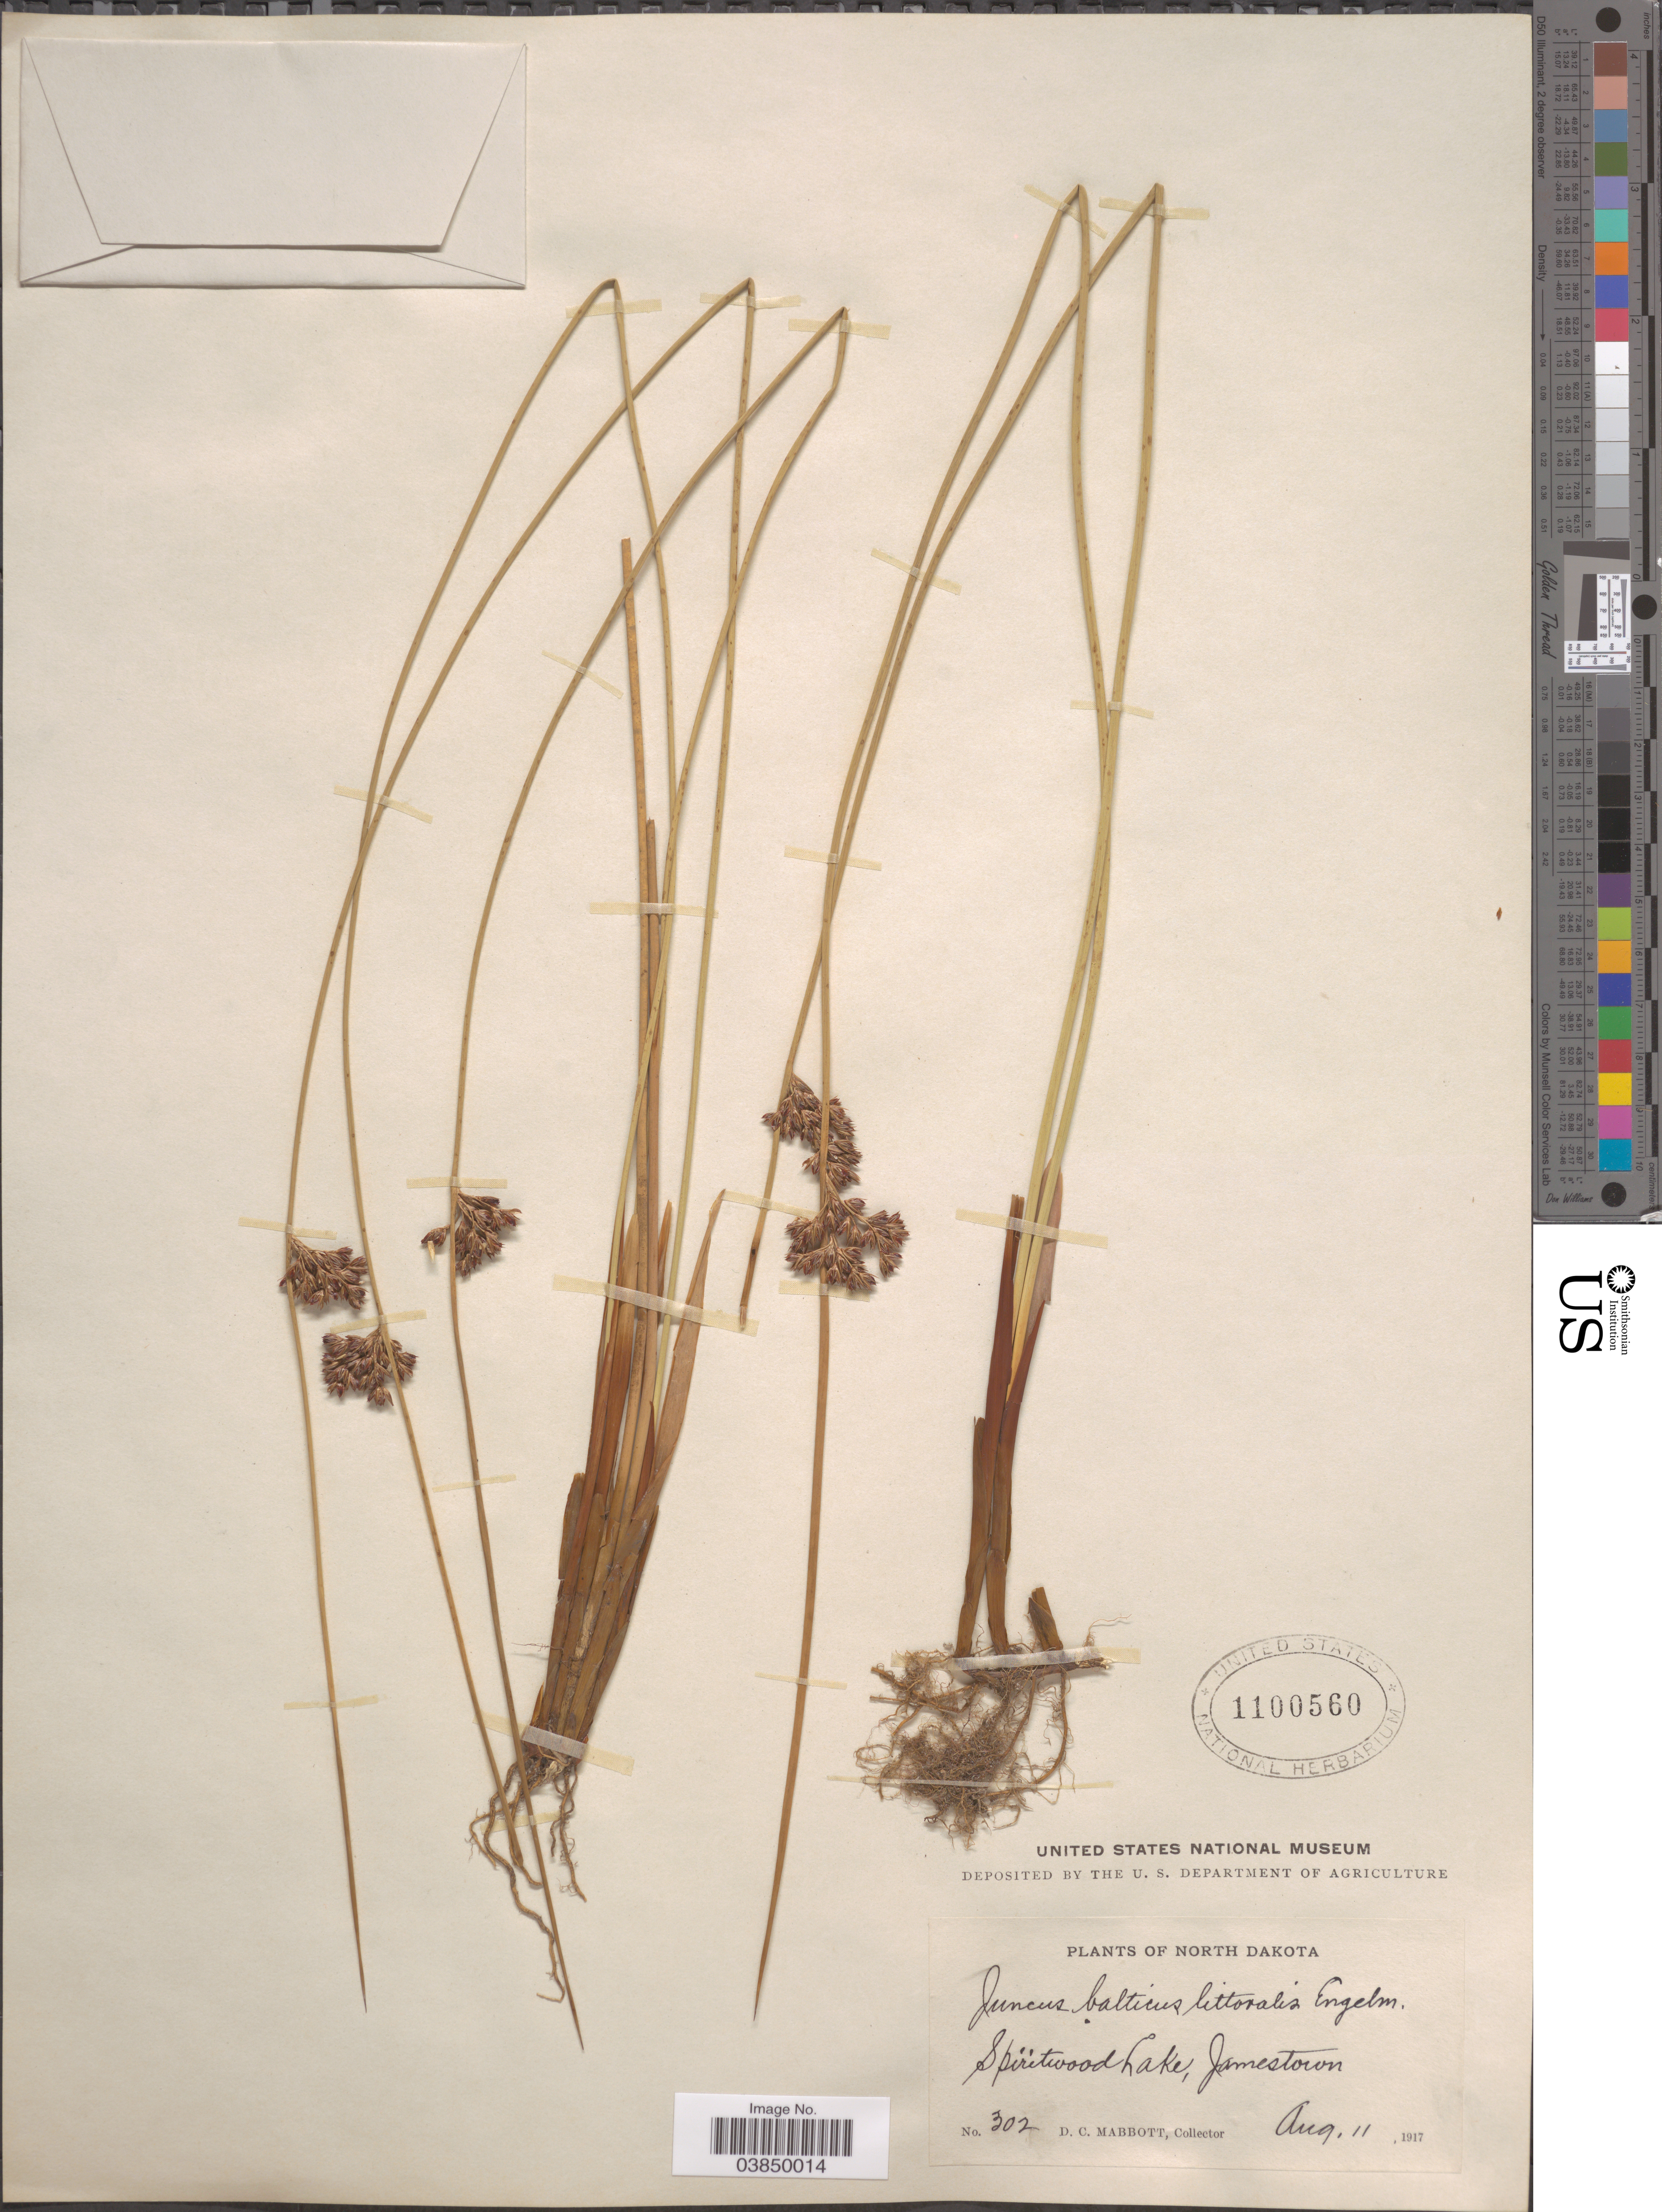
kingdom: Plantae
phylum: Tracheophyta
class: Liliopsida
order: Poales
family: Juncaceae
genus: Juncus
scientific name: Juncus balticus var. littoralis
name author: Engelm.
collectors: D. Mabbott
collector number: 302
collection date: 1917-08-11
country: United States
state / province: North Dakota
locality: Spiritwood Lake, Jamestown.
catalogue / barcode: US 1100560